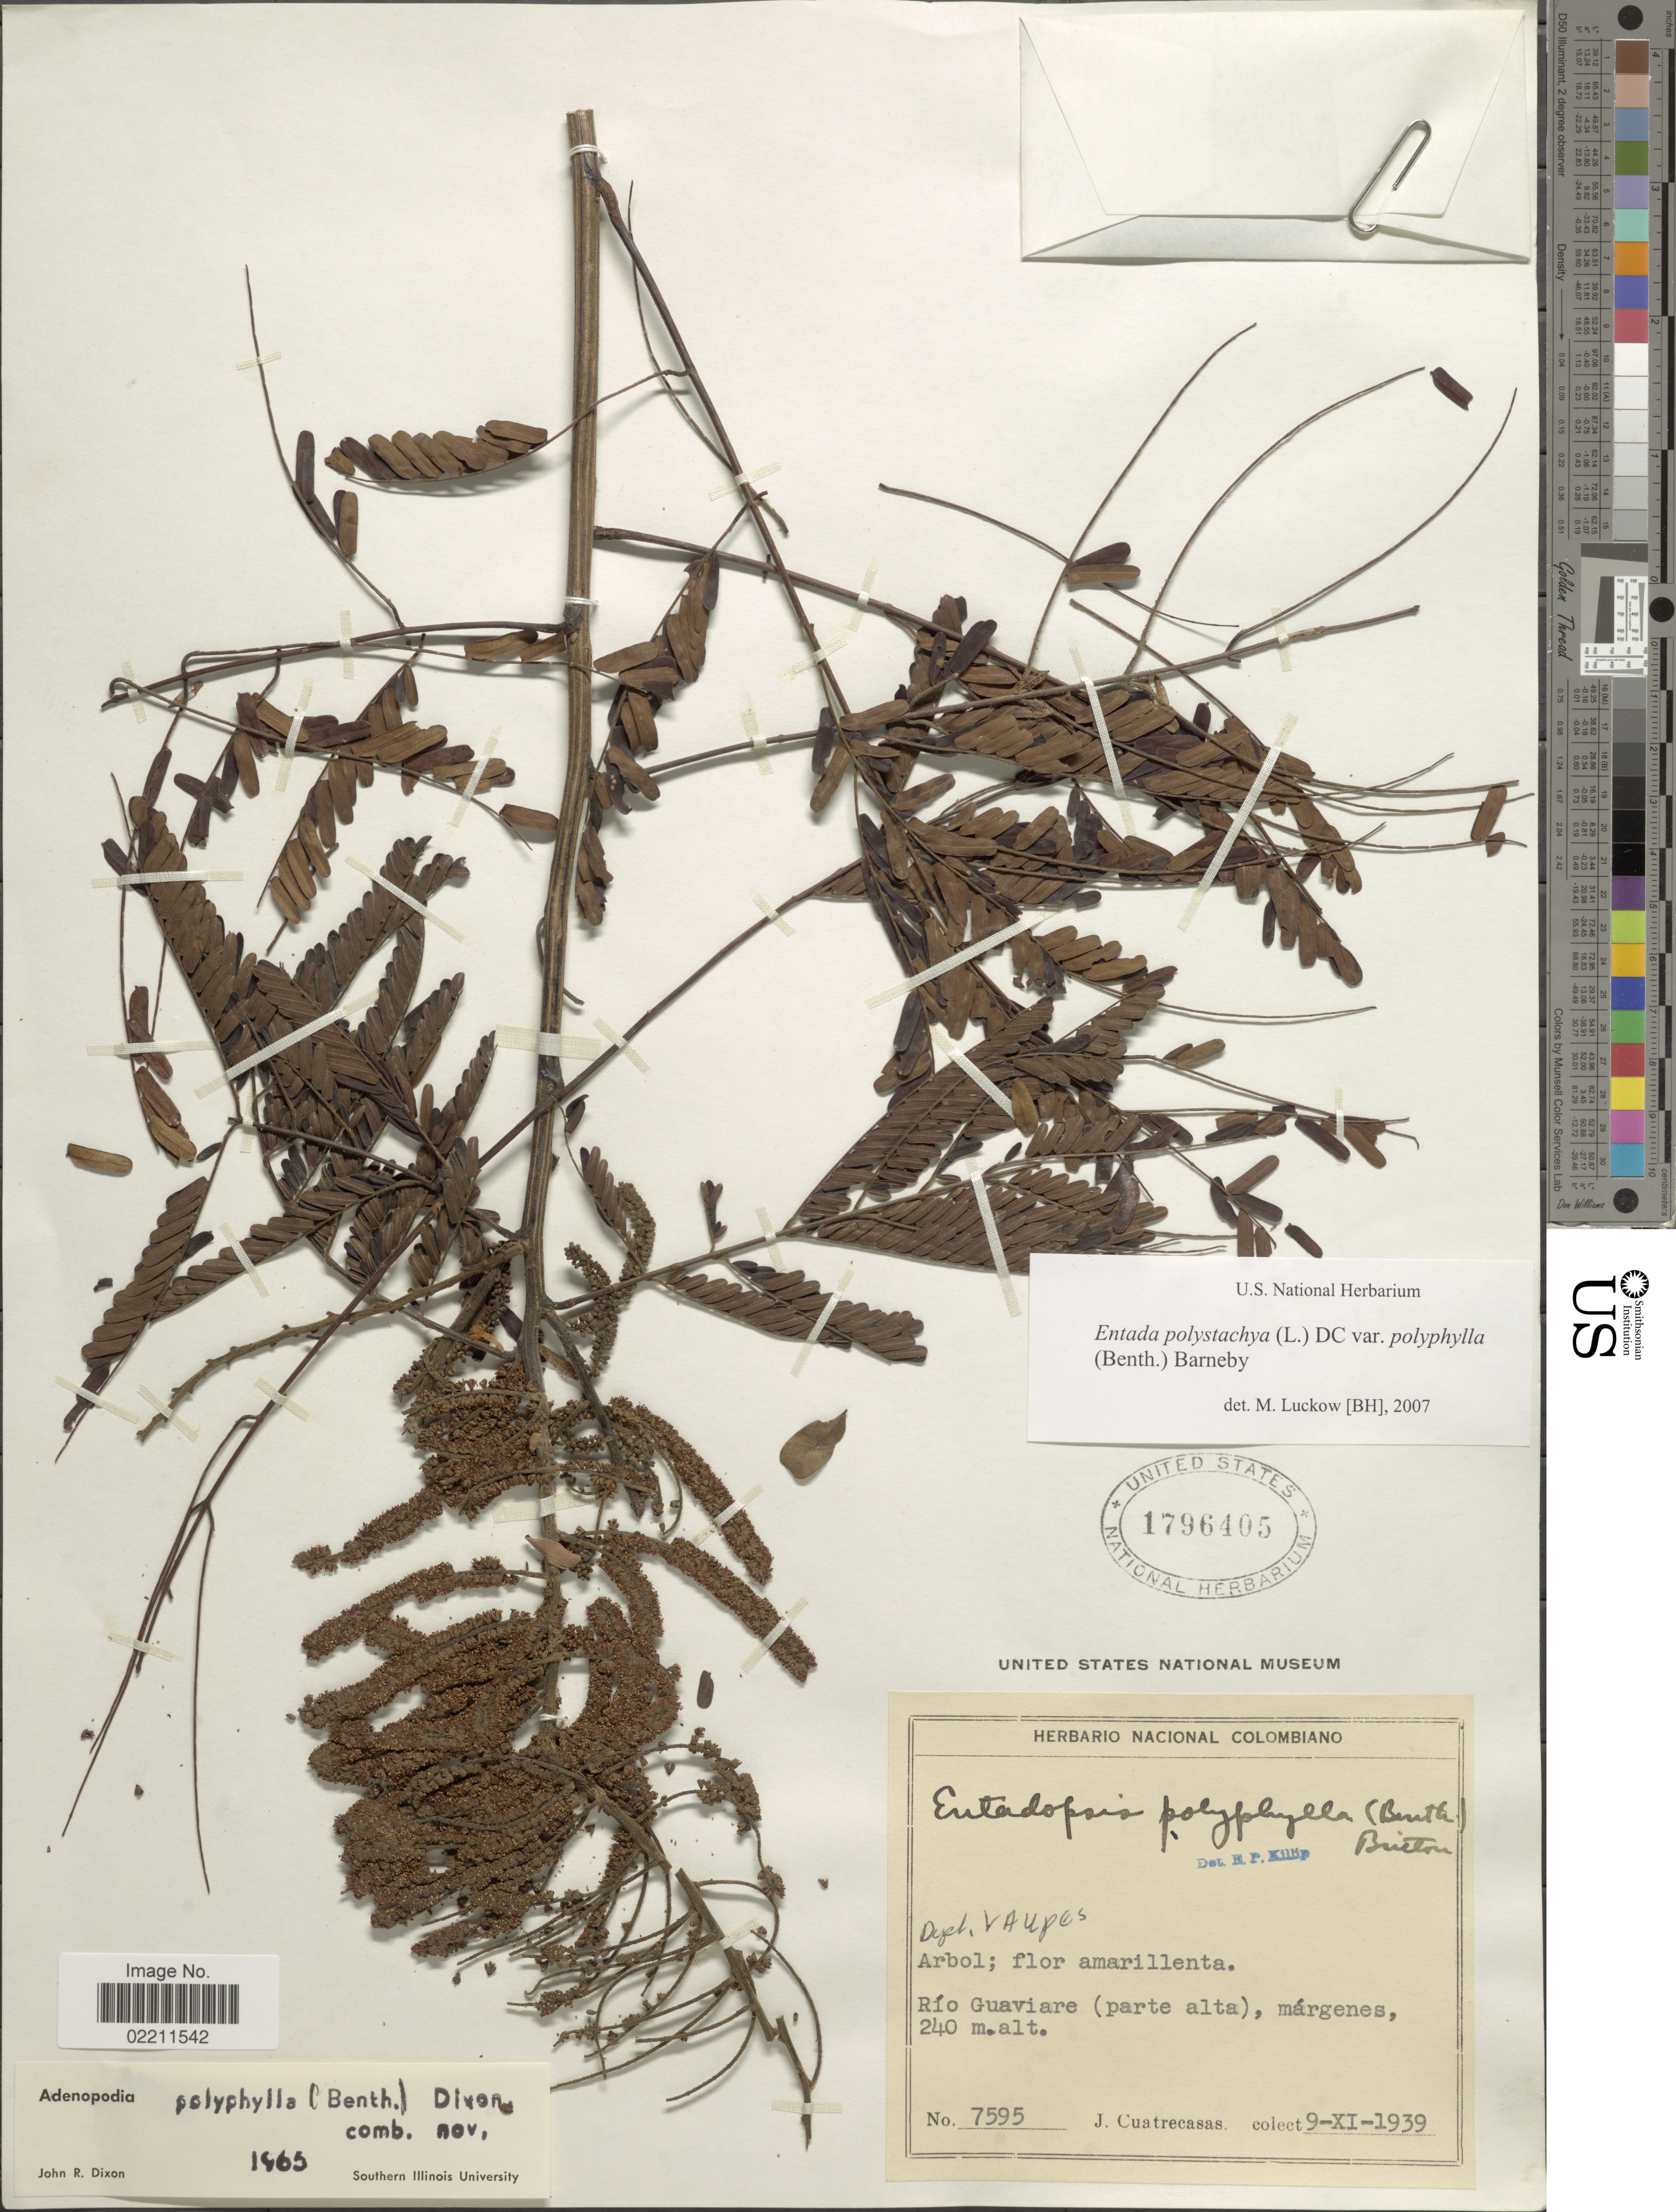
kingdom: Plantae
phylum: Tracheophyta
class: Magnoliopsida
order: Fabales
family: Fabaceae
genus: Entada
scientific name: Entada polystachya var. polyphylla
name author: (Benth.) Barneby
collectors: J. Cuatrecasas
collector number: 7595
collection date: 1939-11-09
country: Colombia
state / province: Vaupés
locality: Dept. Vaupes. Rio Guaviare (parte alta), margenes.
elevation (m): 240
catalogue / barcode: US 1796405